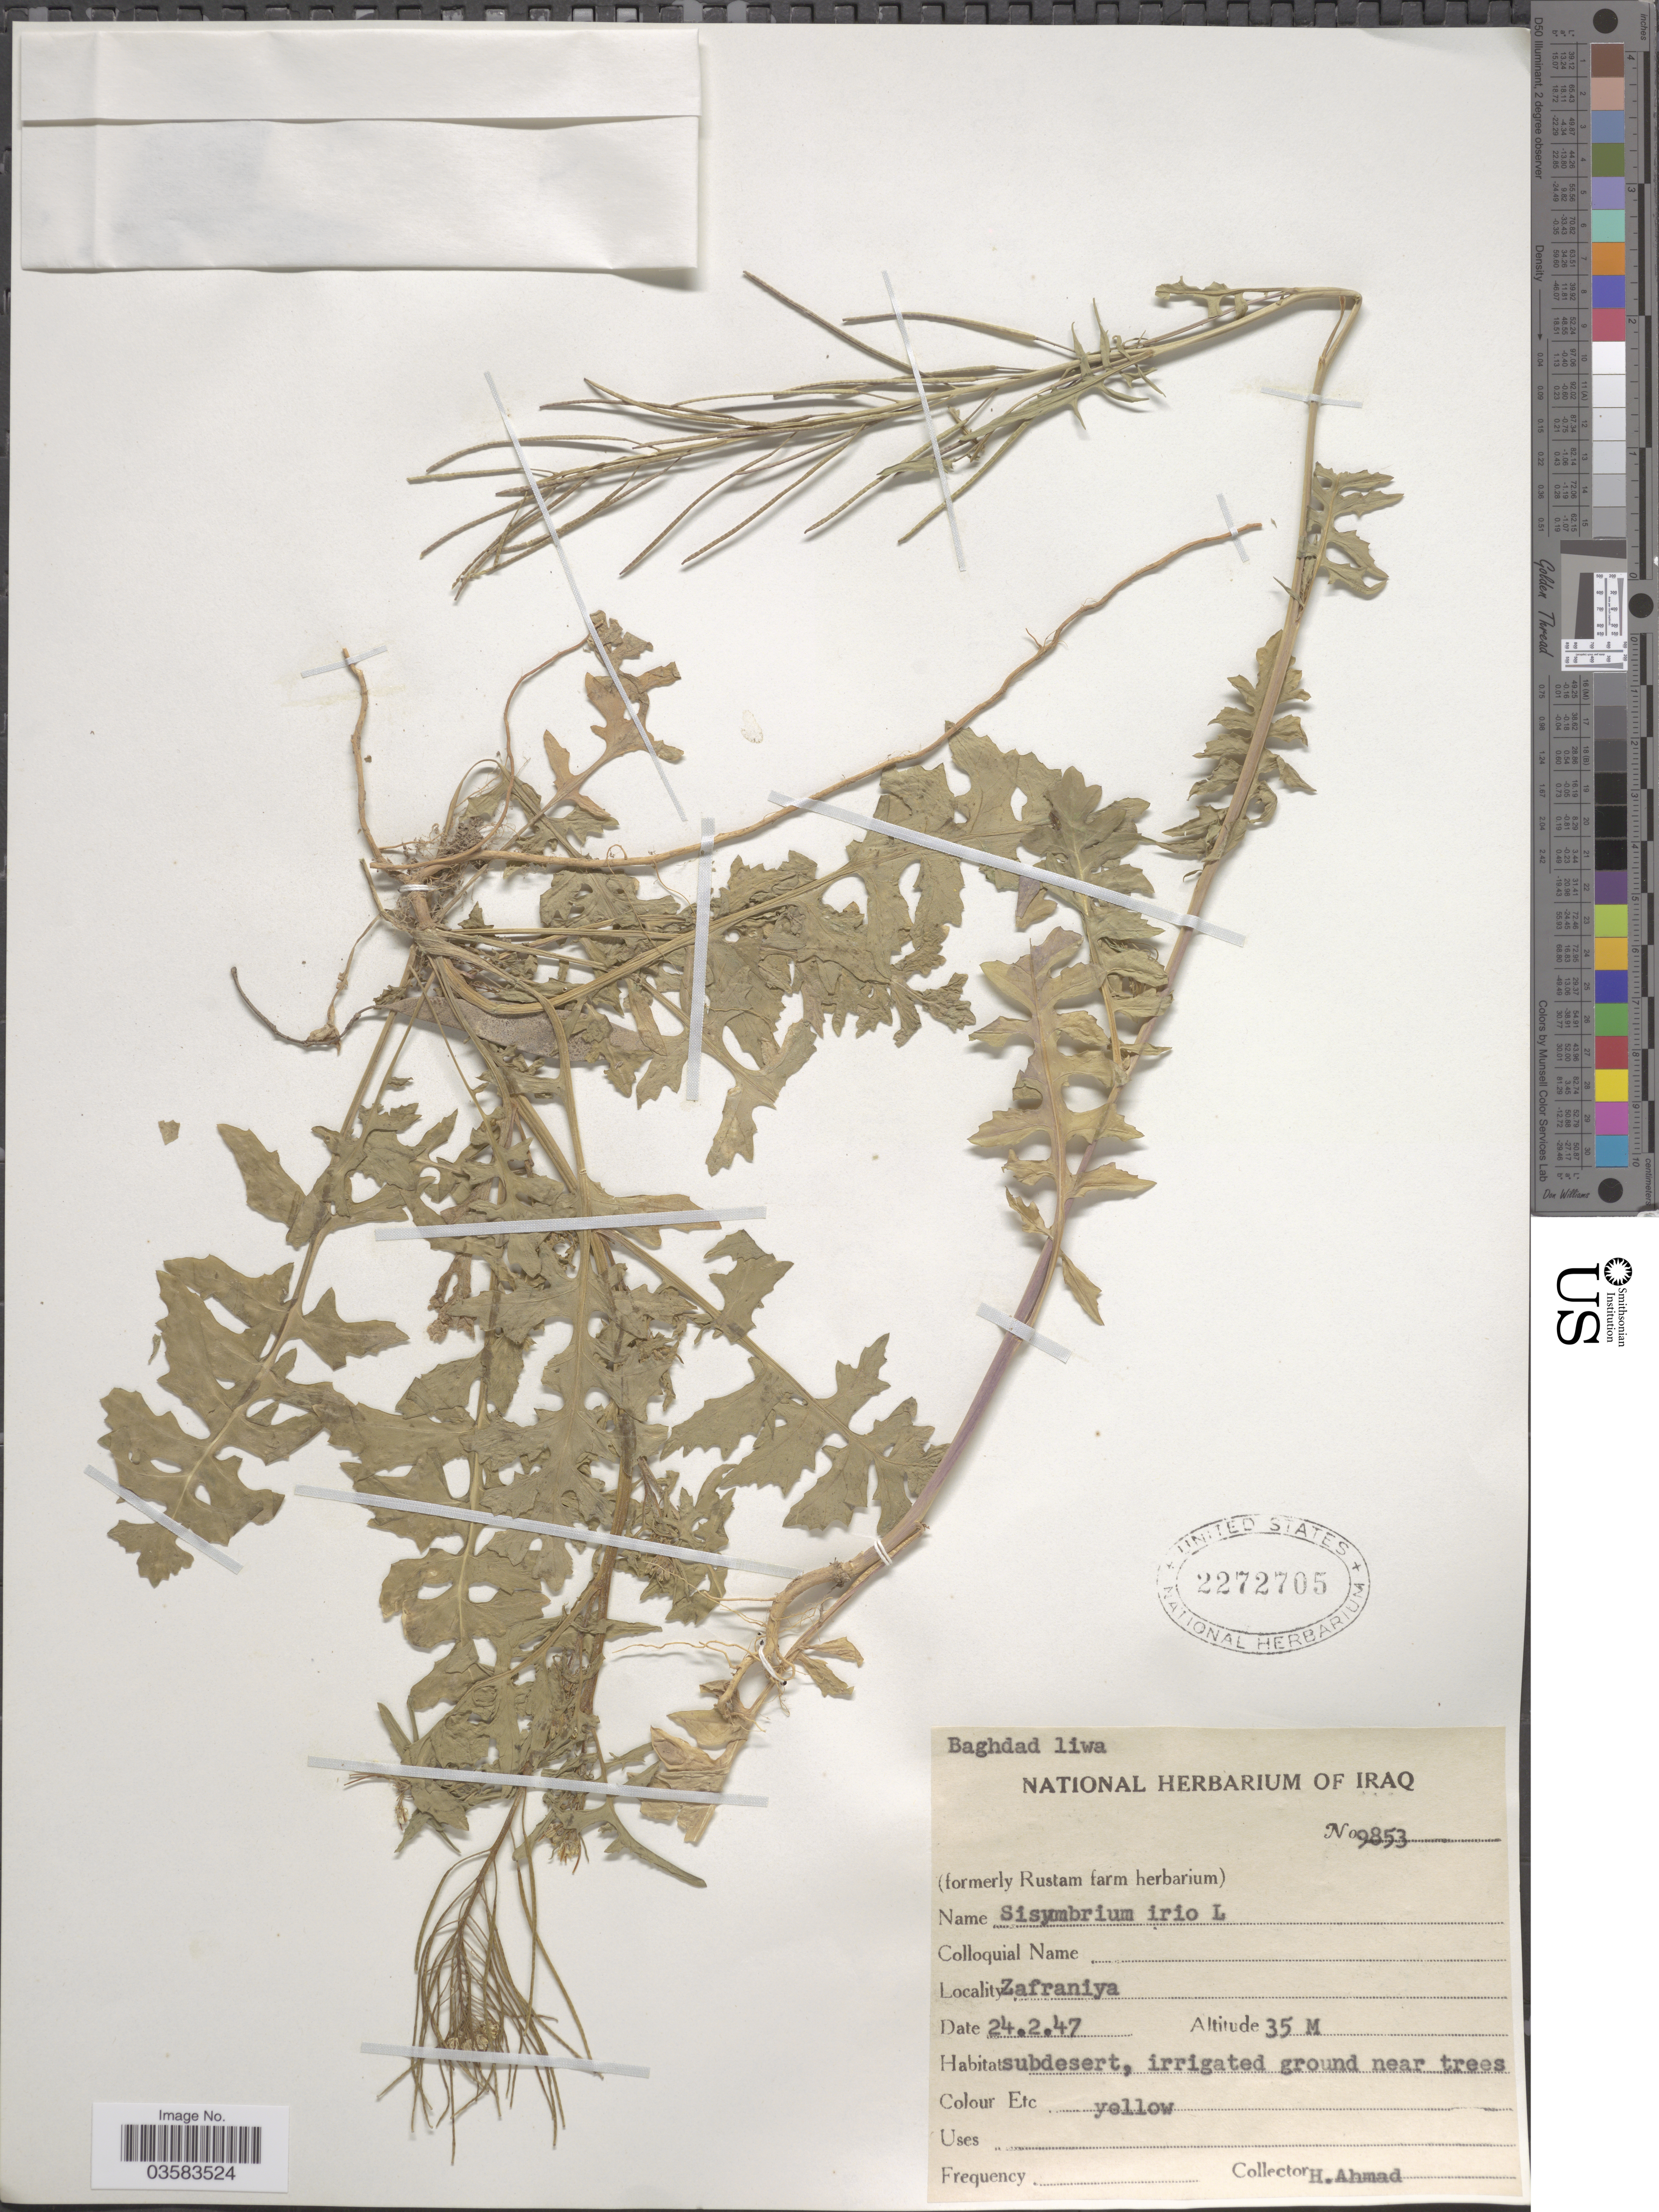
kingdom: Plantae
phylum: Tracheophyta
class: Magnoliopsida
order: Brassicales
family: Brassicaceae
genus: Sisymbrium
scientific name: Sisymbrium irio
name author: L.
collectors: H. Ahmad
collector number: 9853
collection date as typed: Transcribed d/m/y: 24/2/47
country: Iraq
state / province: Baghdad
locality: Baghdad liwa. Zafraniya.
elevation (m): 35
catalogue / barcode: US 2272705